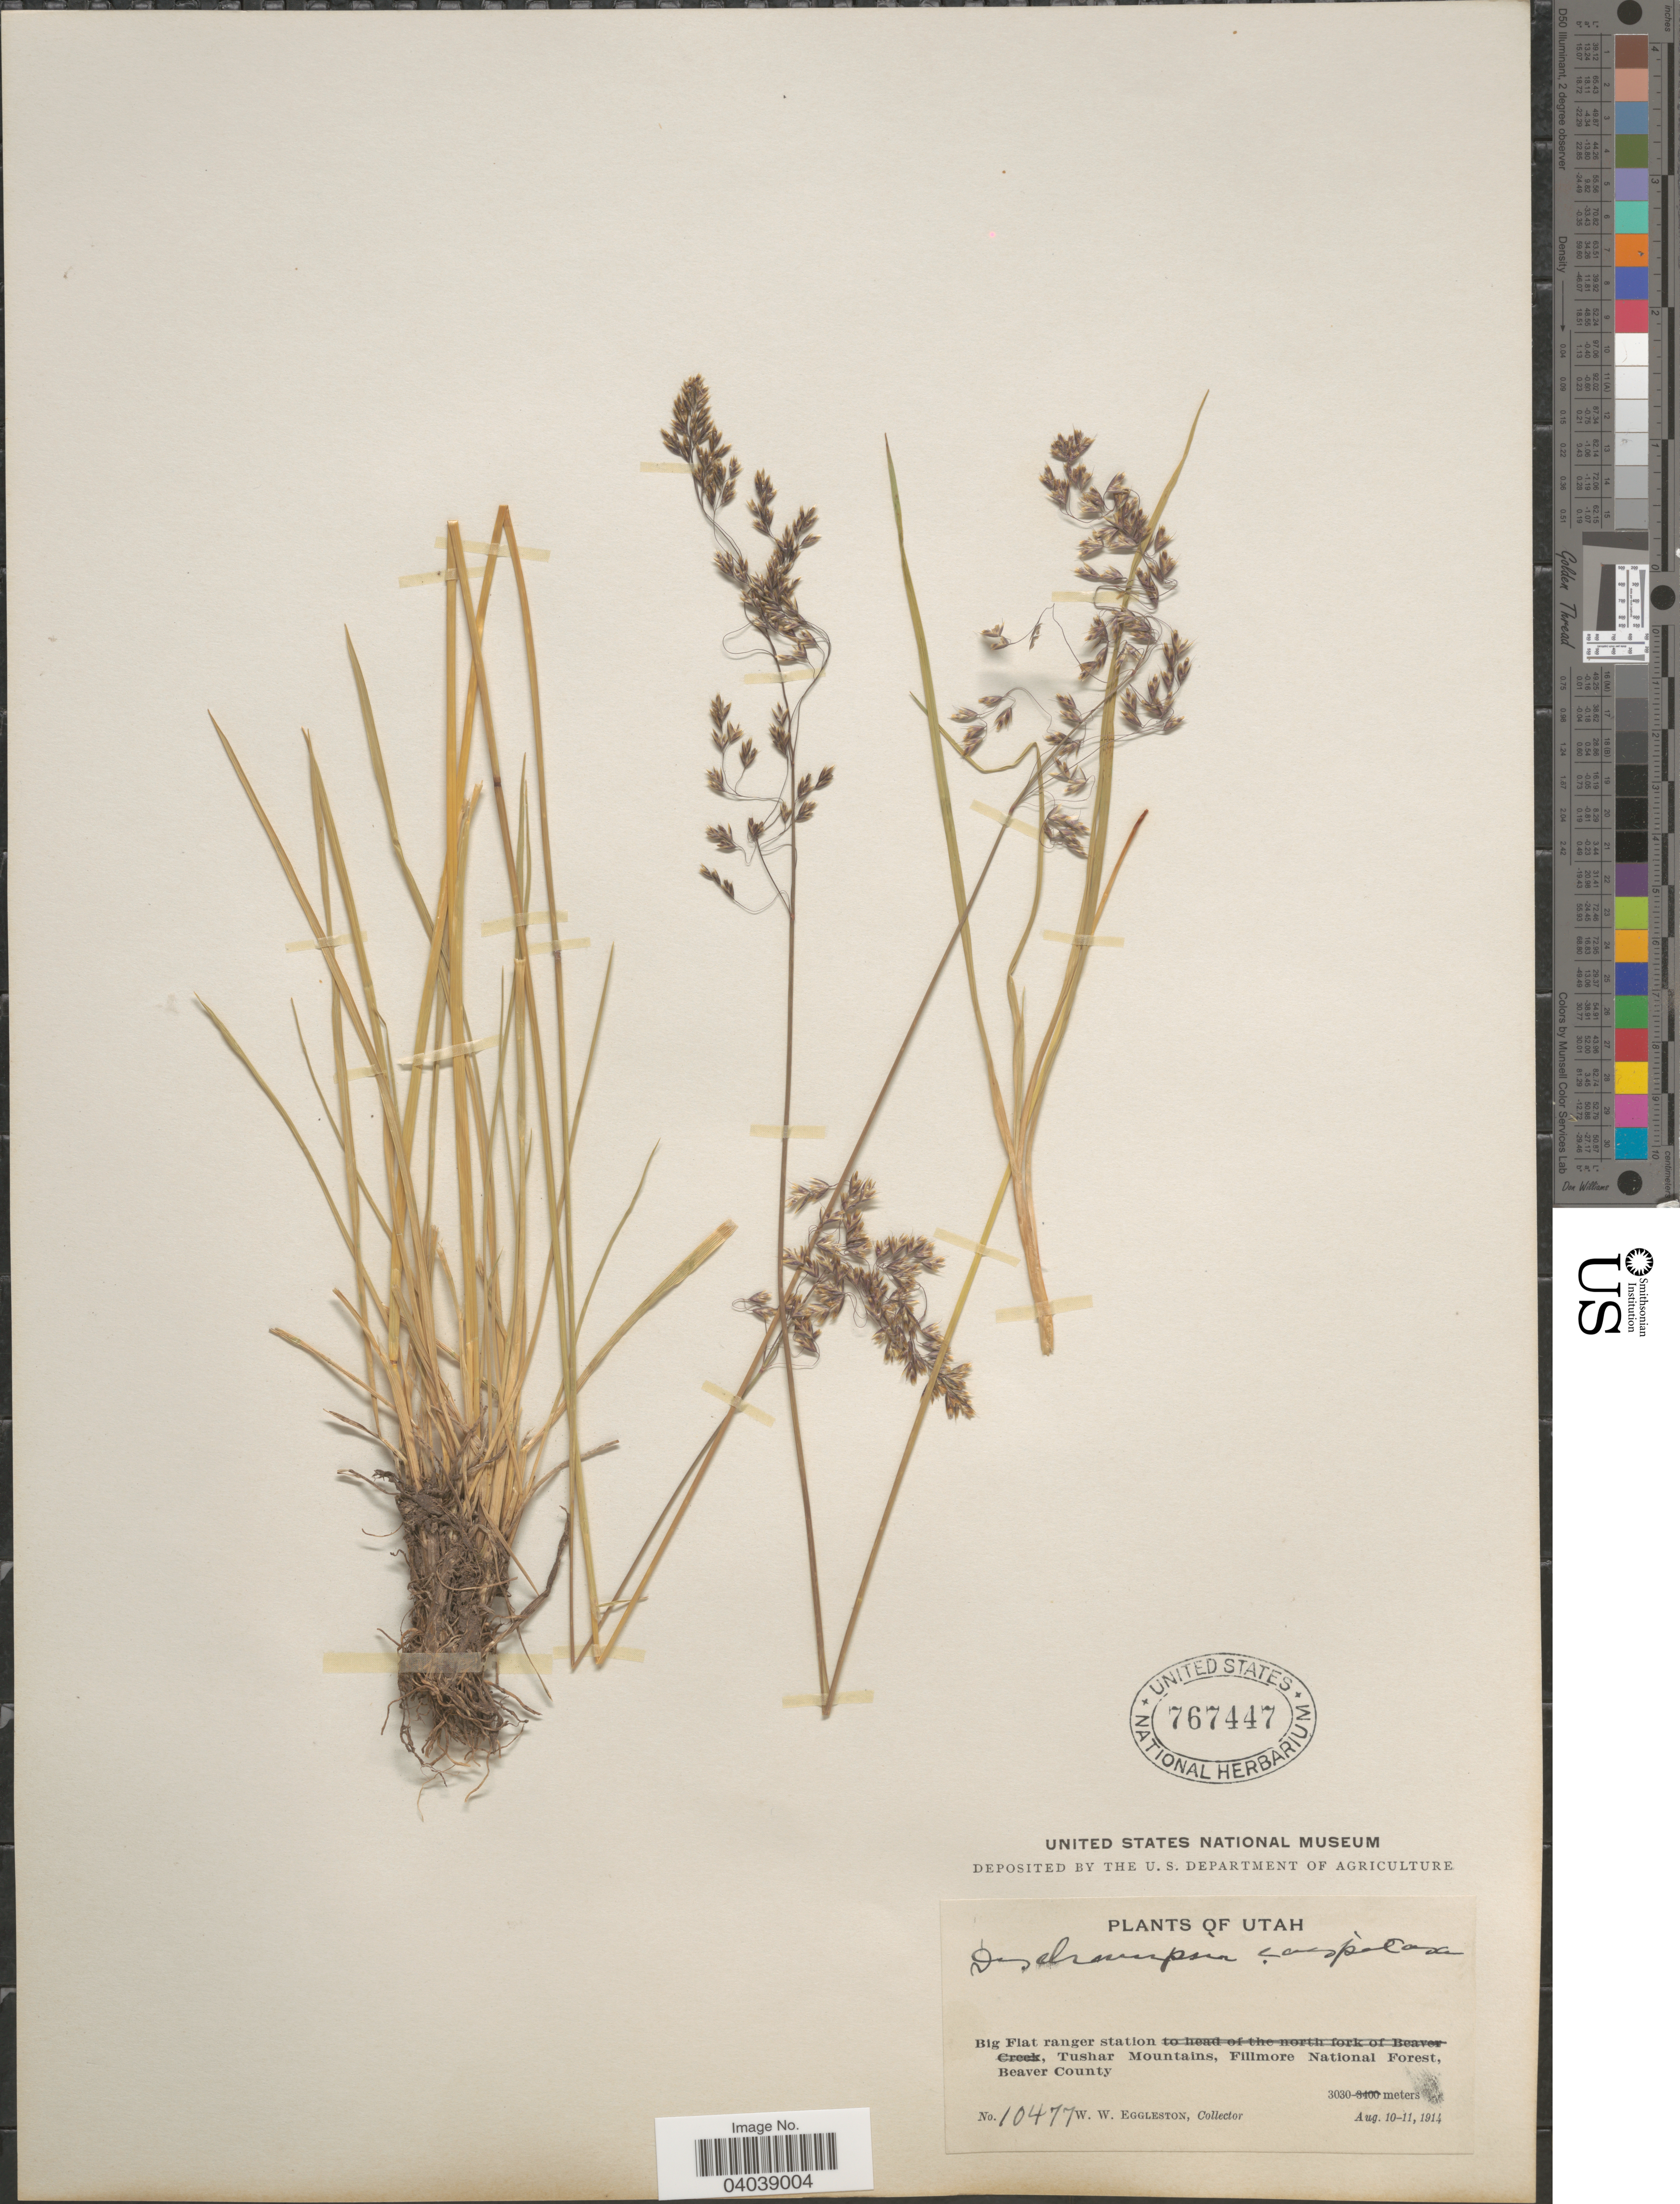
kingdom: Plantae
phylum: Tracheophyta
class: Liliopsida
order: Poales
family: Poaceae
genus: Deschampsia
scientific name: Deschampsia cespitosa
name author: (L.) P. Beauv.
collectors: W. W. Eggleston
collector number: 10477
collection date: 1914-08-10/1914-08-11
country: United States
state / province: Utah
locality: Big Flat ranger station, Tushar Mountains, Fillmore National Forest, Beaver County.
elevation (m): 3030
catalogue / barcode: US 767447